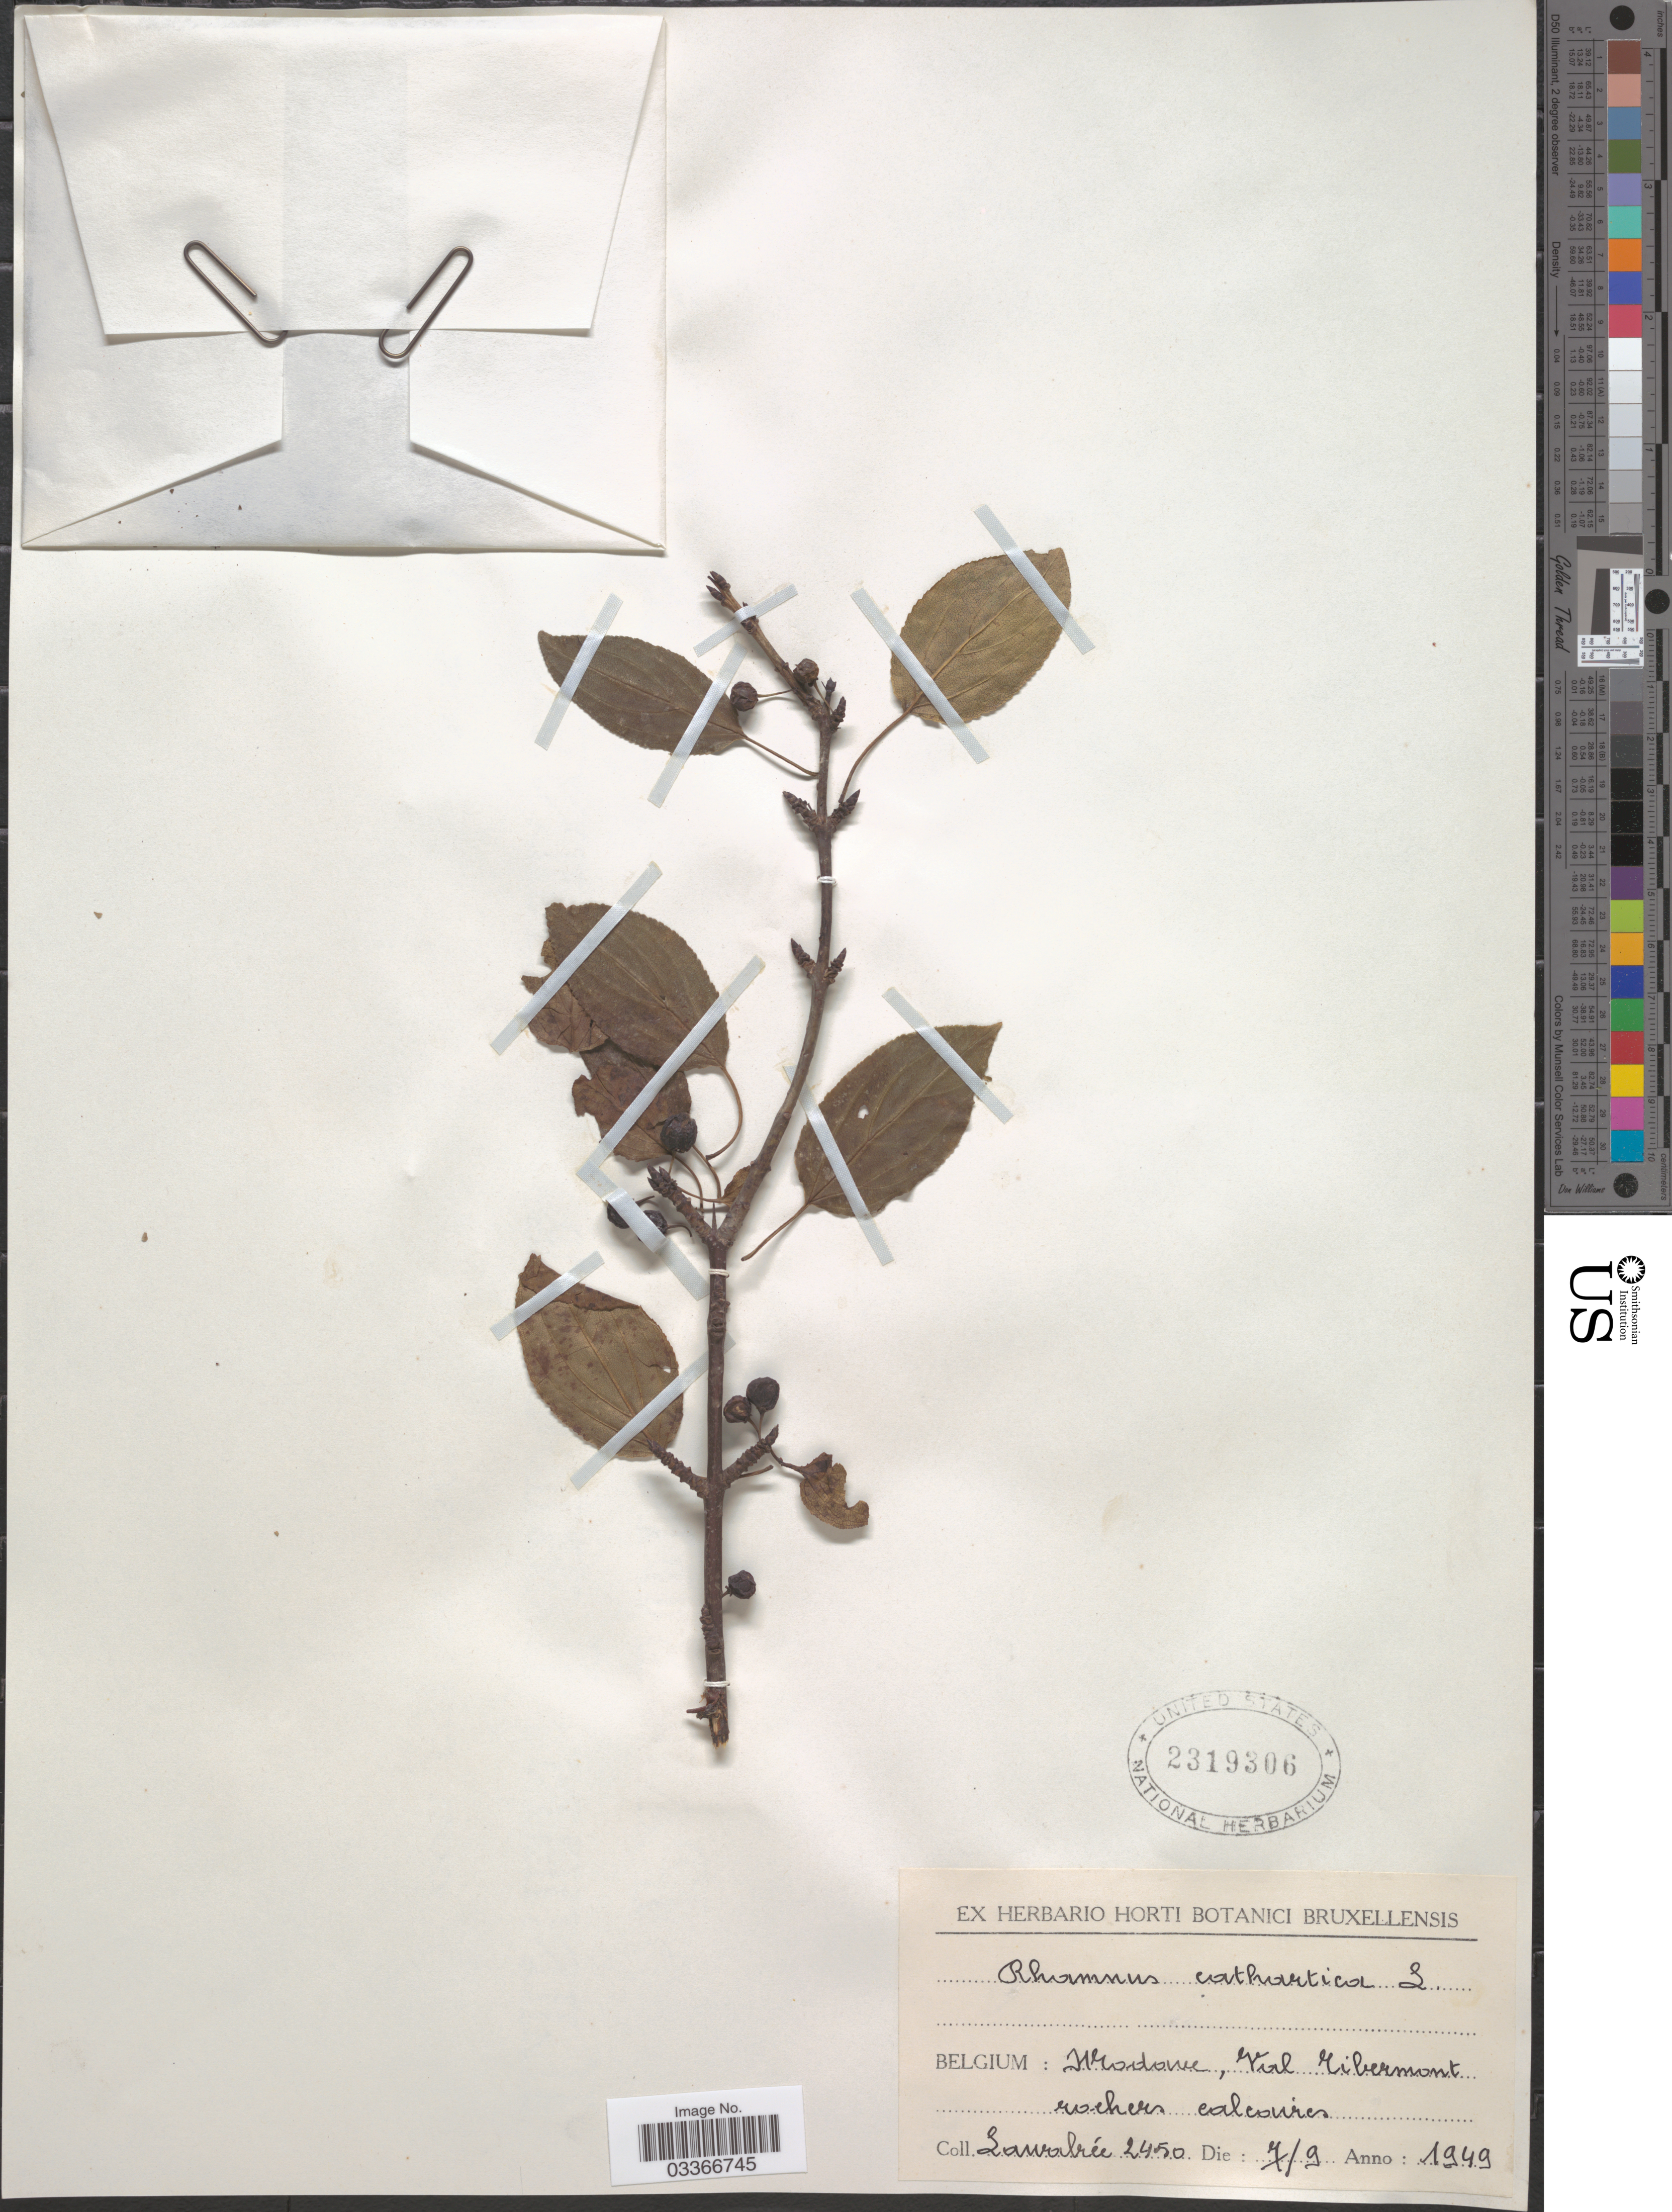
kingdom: Plantae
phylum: Tracheophyta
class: Magnoliopsida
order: Rosales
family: Rhamnaceae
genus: Rhamnus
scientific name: Rhamnus cathartica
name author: L.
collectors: Lawalrée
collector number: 2450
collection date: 1949-09-07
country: Belgium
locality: Modonee, Val Ribermont. [interpreted]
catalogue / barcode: US 2319306